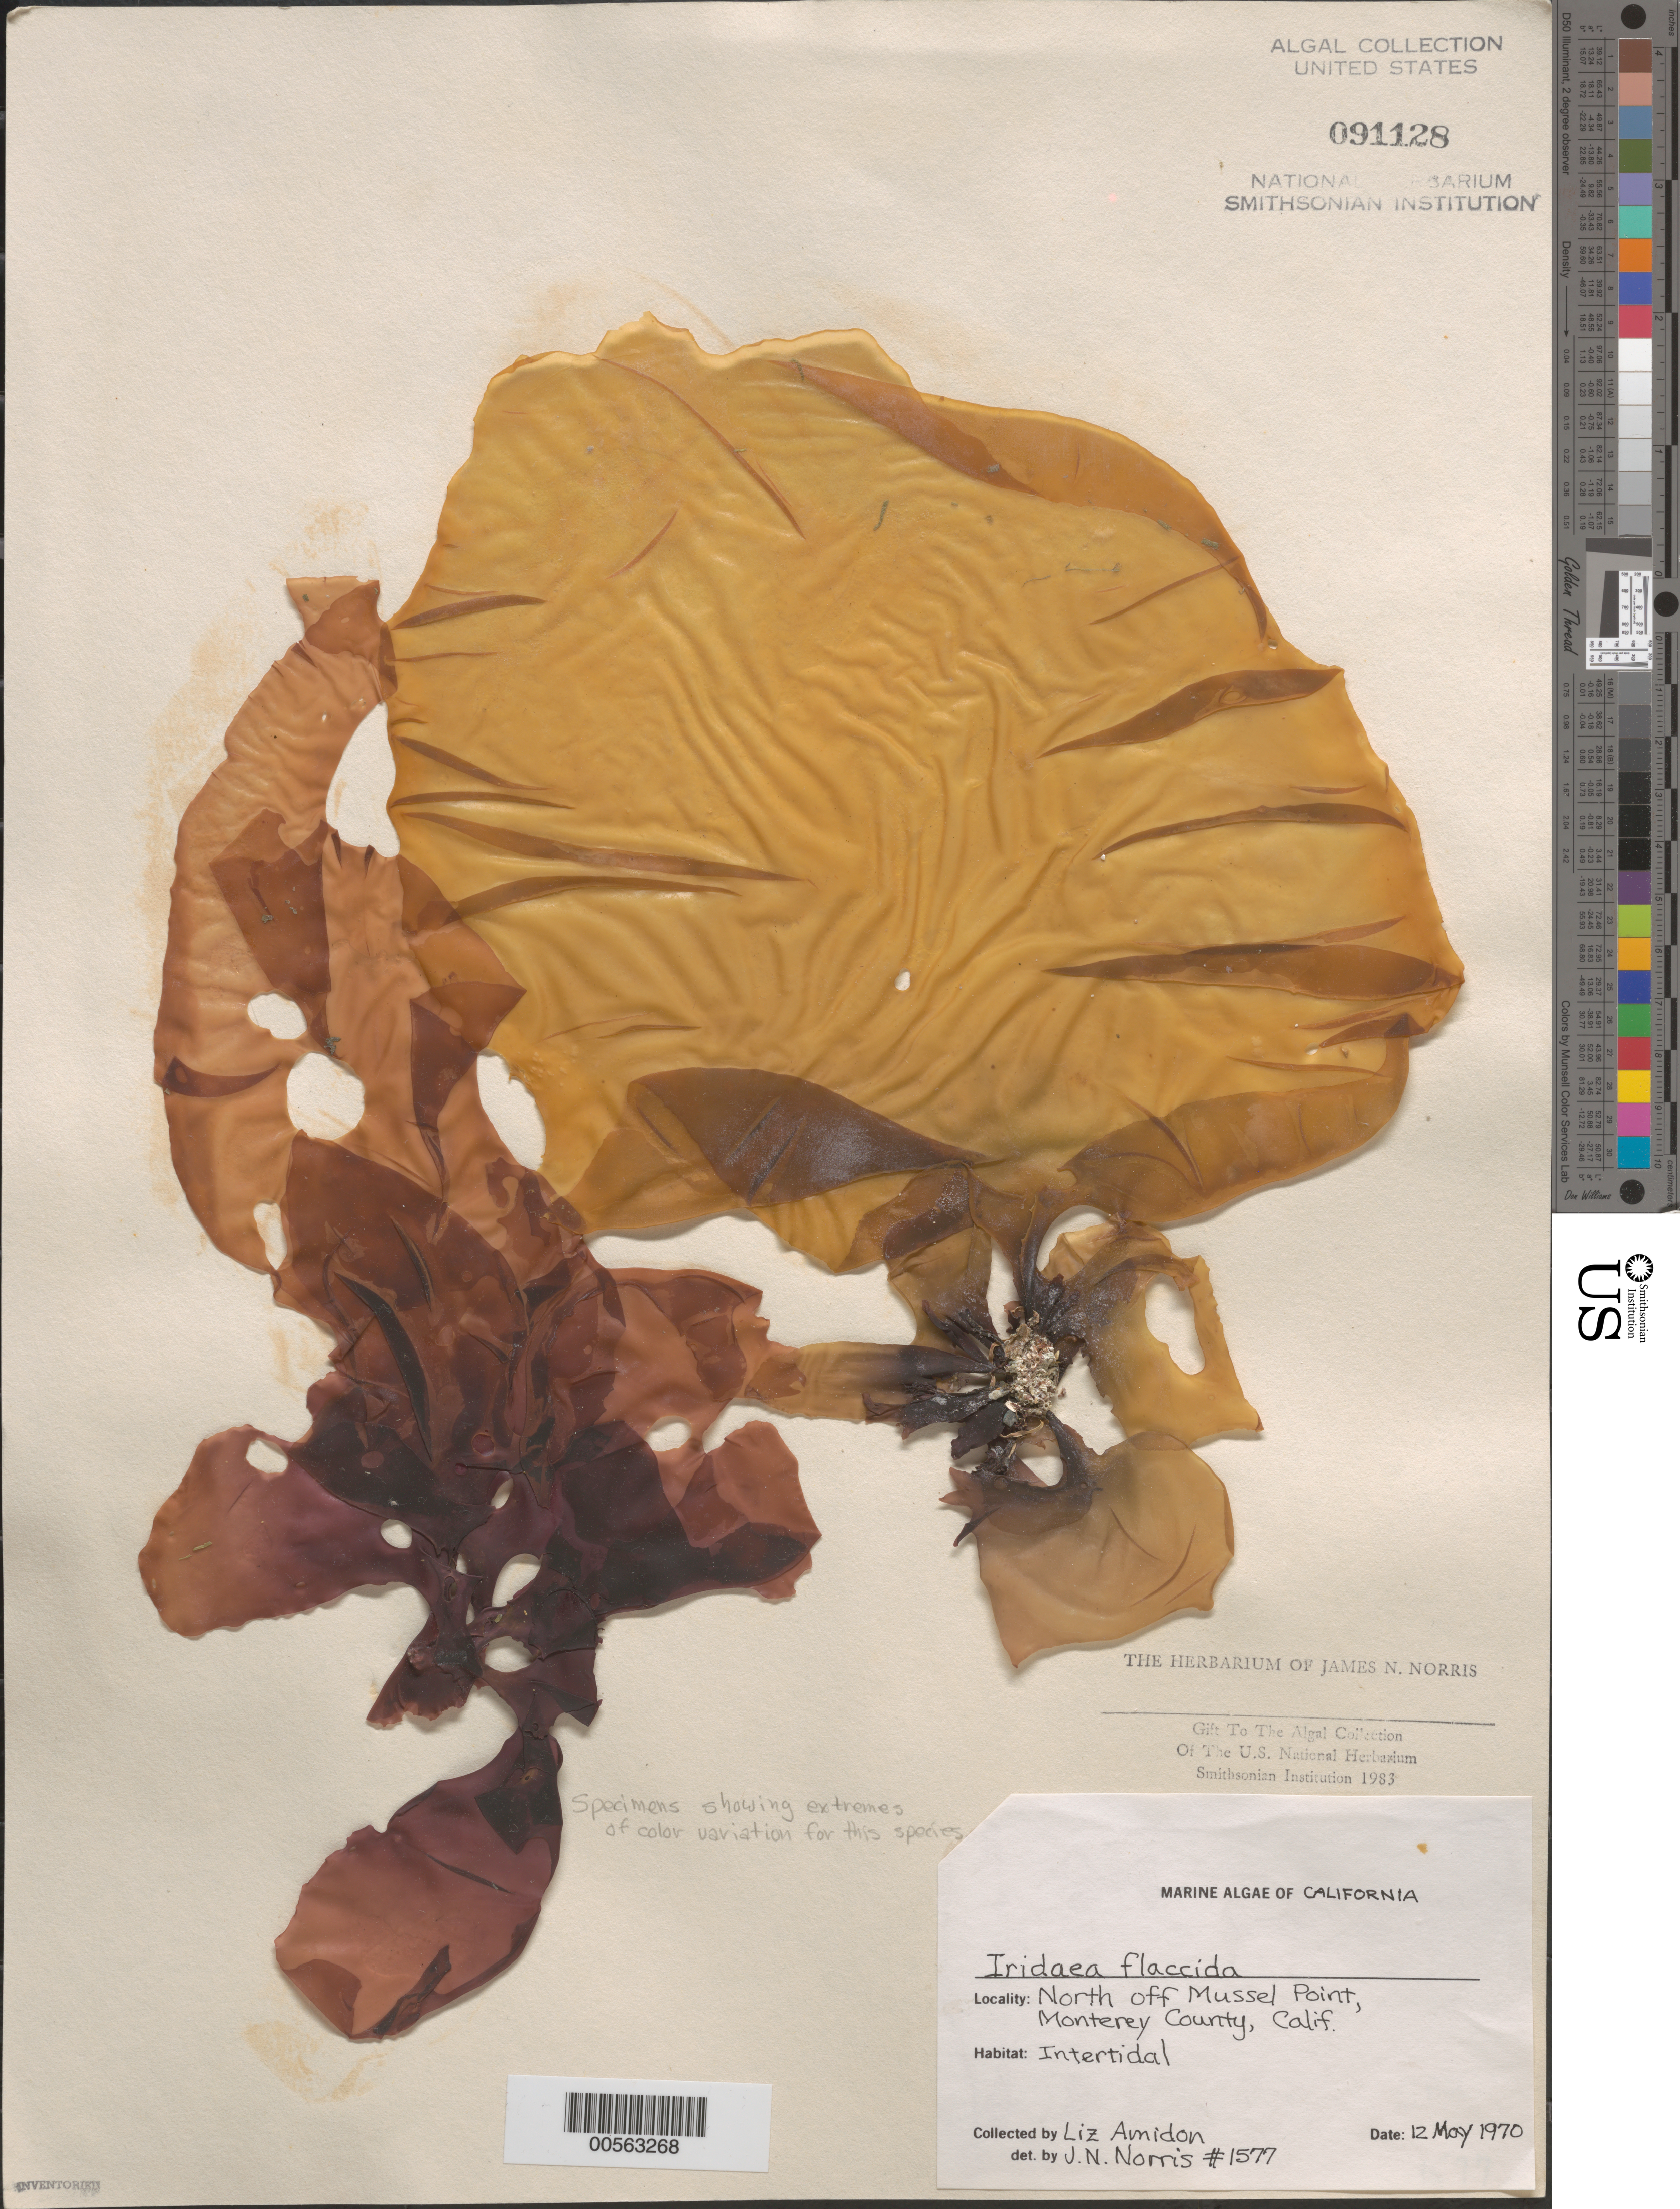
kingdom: Plantae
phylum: Rhodophyta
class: Florideophyceae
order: Gigartinales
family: Gigartinaceae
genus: Mazzaella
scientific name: Mazzaella flaccida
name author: (Setchell & N.L. Gardner) Fredericq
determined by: Algae name updating Project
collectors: E. Amidon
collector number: JN-1577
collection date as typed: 12 May 1970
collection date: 1970-05-12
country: United States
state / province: California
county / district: Monterey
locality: Off Mussel Point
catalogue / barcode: US 91128